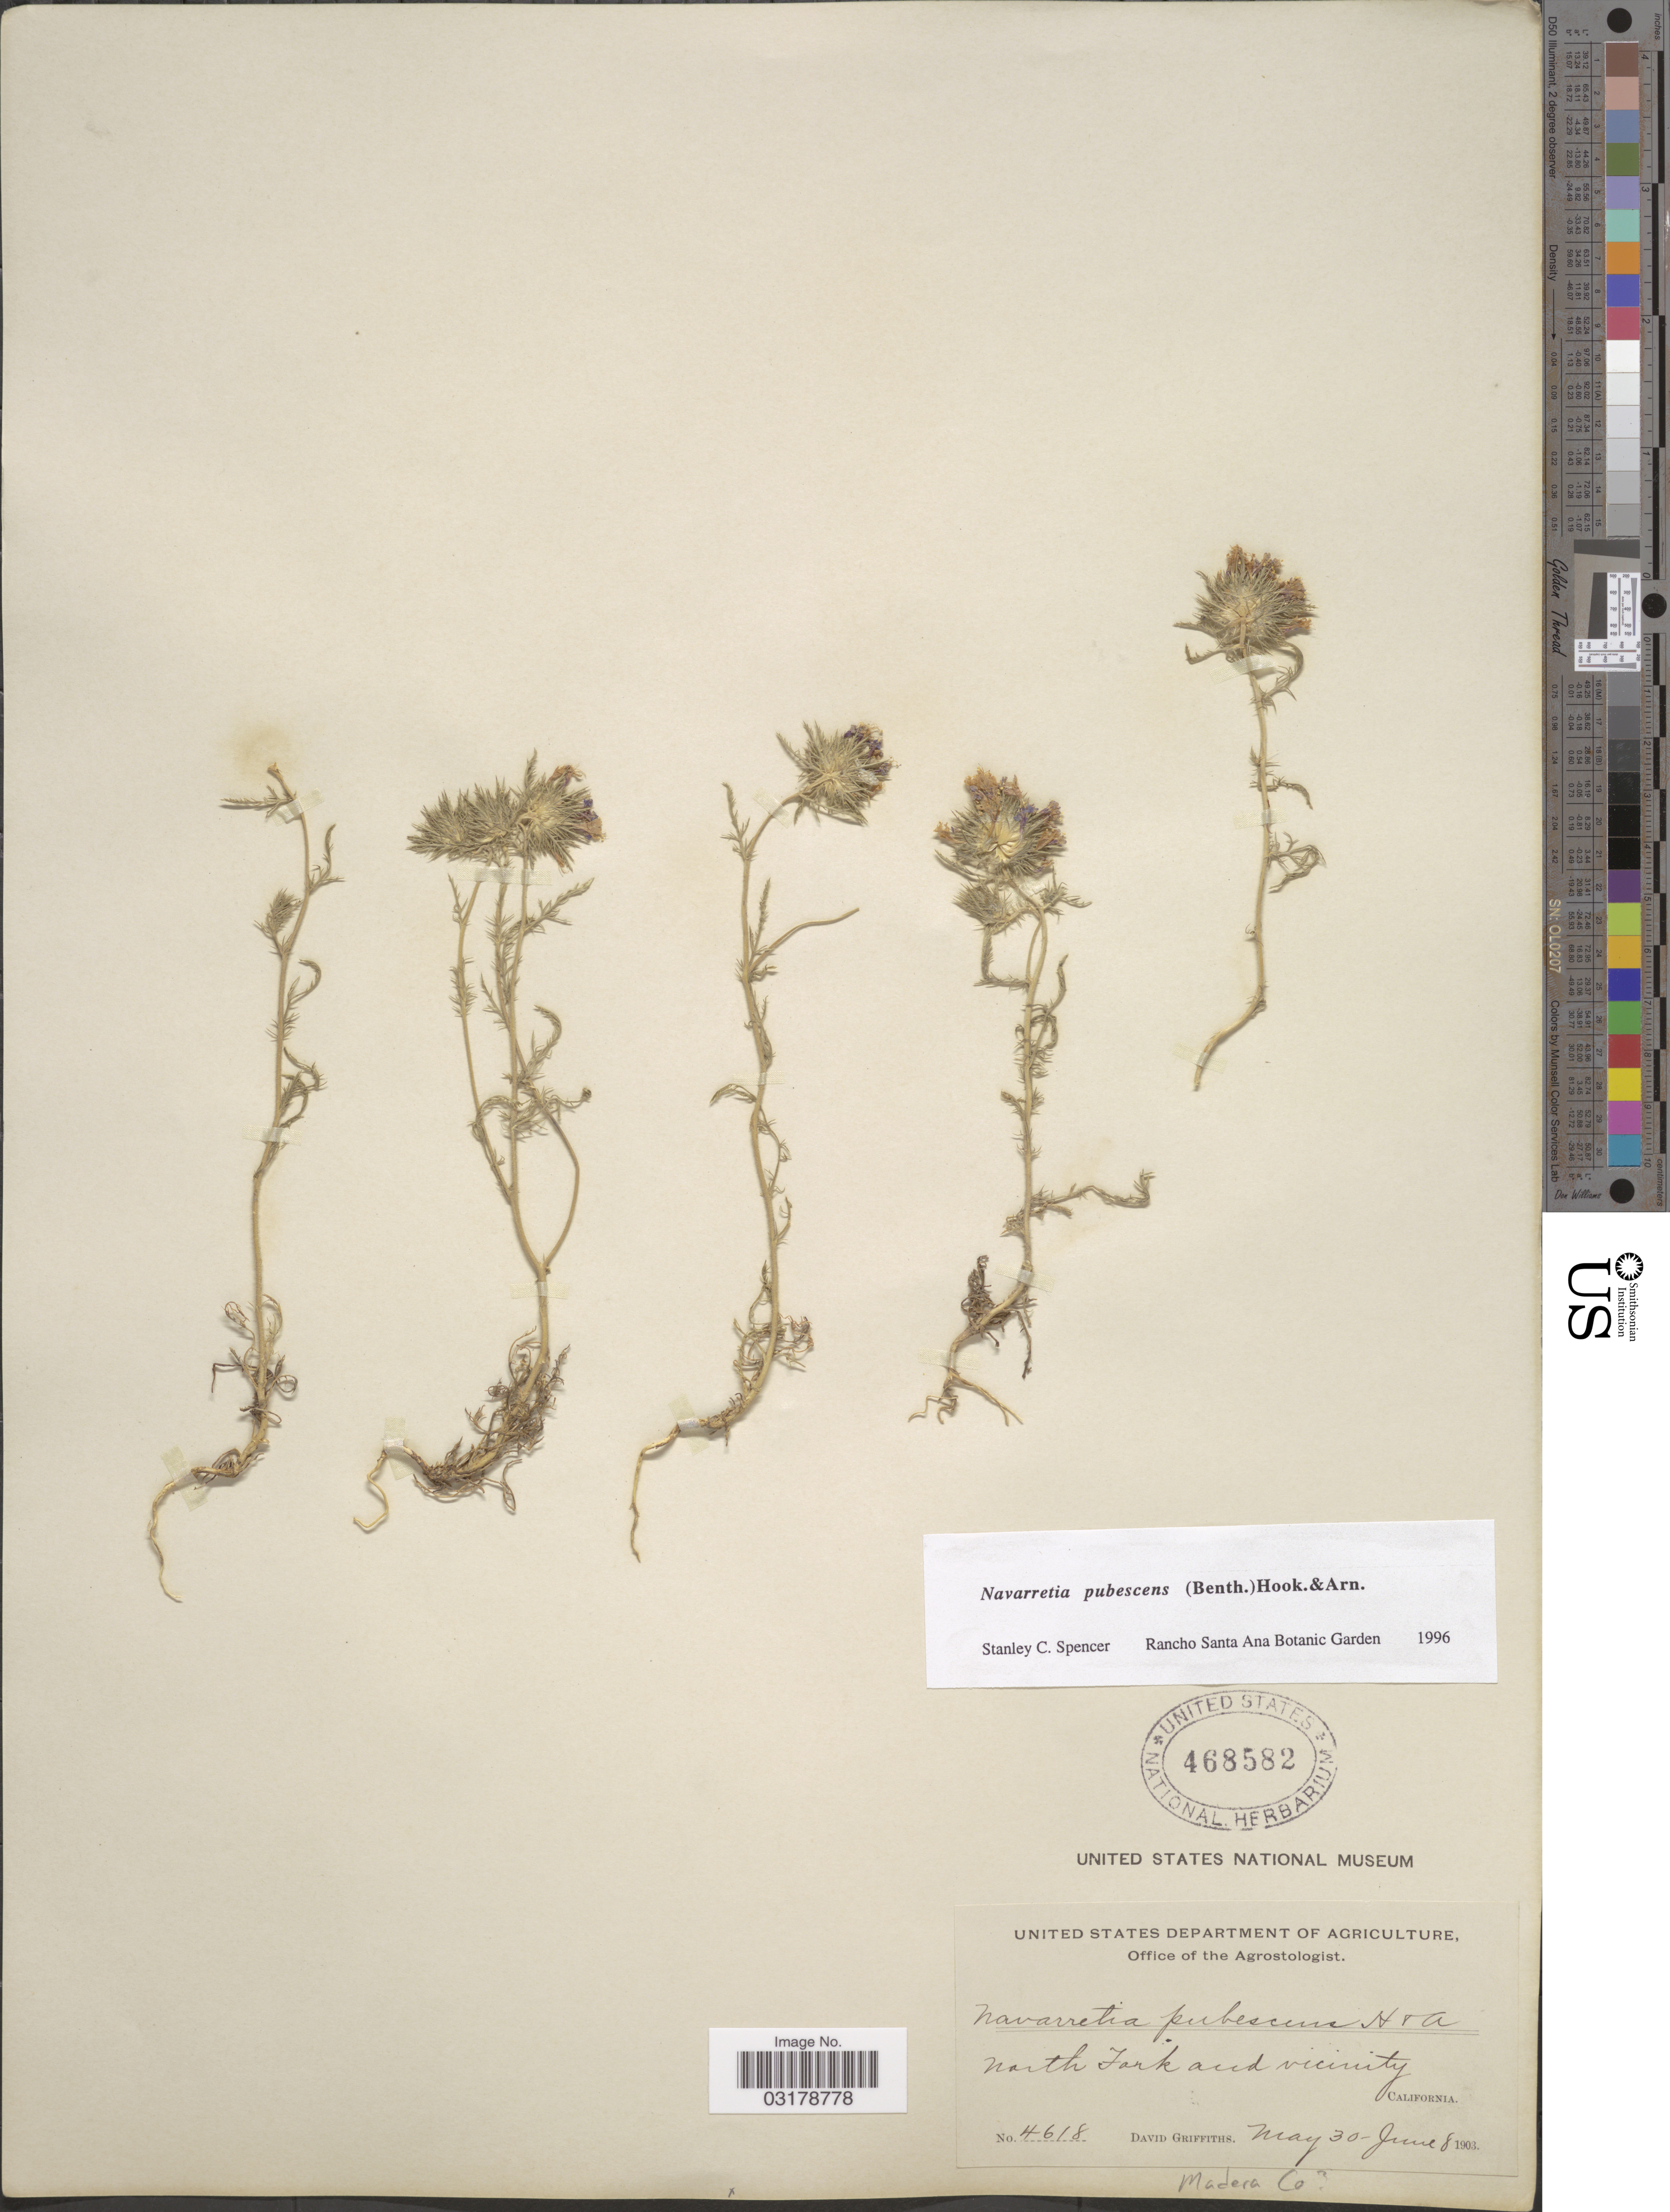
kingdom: Plantae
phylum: Tracheophyta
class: Magnoliopsida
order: Ericales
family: Polemoniaceae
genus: Navarretia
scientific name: Navarretia pubescens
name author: (Benth.) Hook. & Arn.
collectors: D. Griffiths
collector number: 4618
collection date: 1903-05-30/1903-06-08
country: United States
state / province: California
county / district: Madera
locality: North Fork and vicinity. Madera Co. [unsure placement]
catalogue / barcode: US 468582